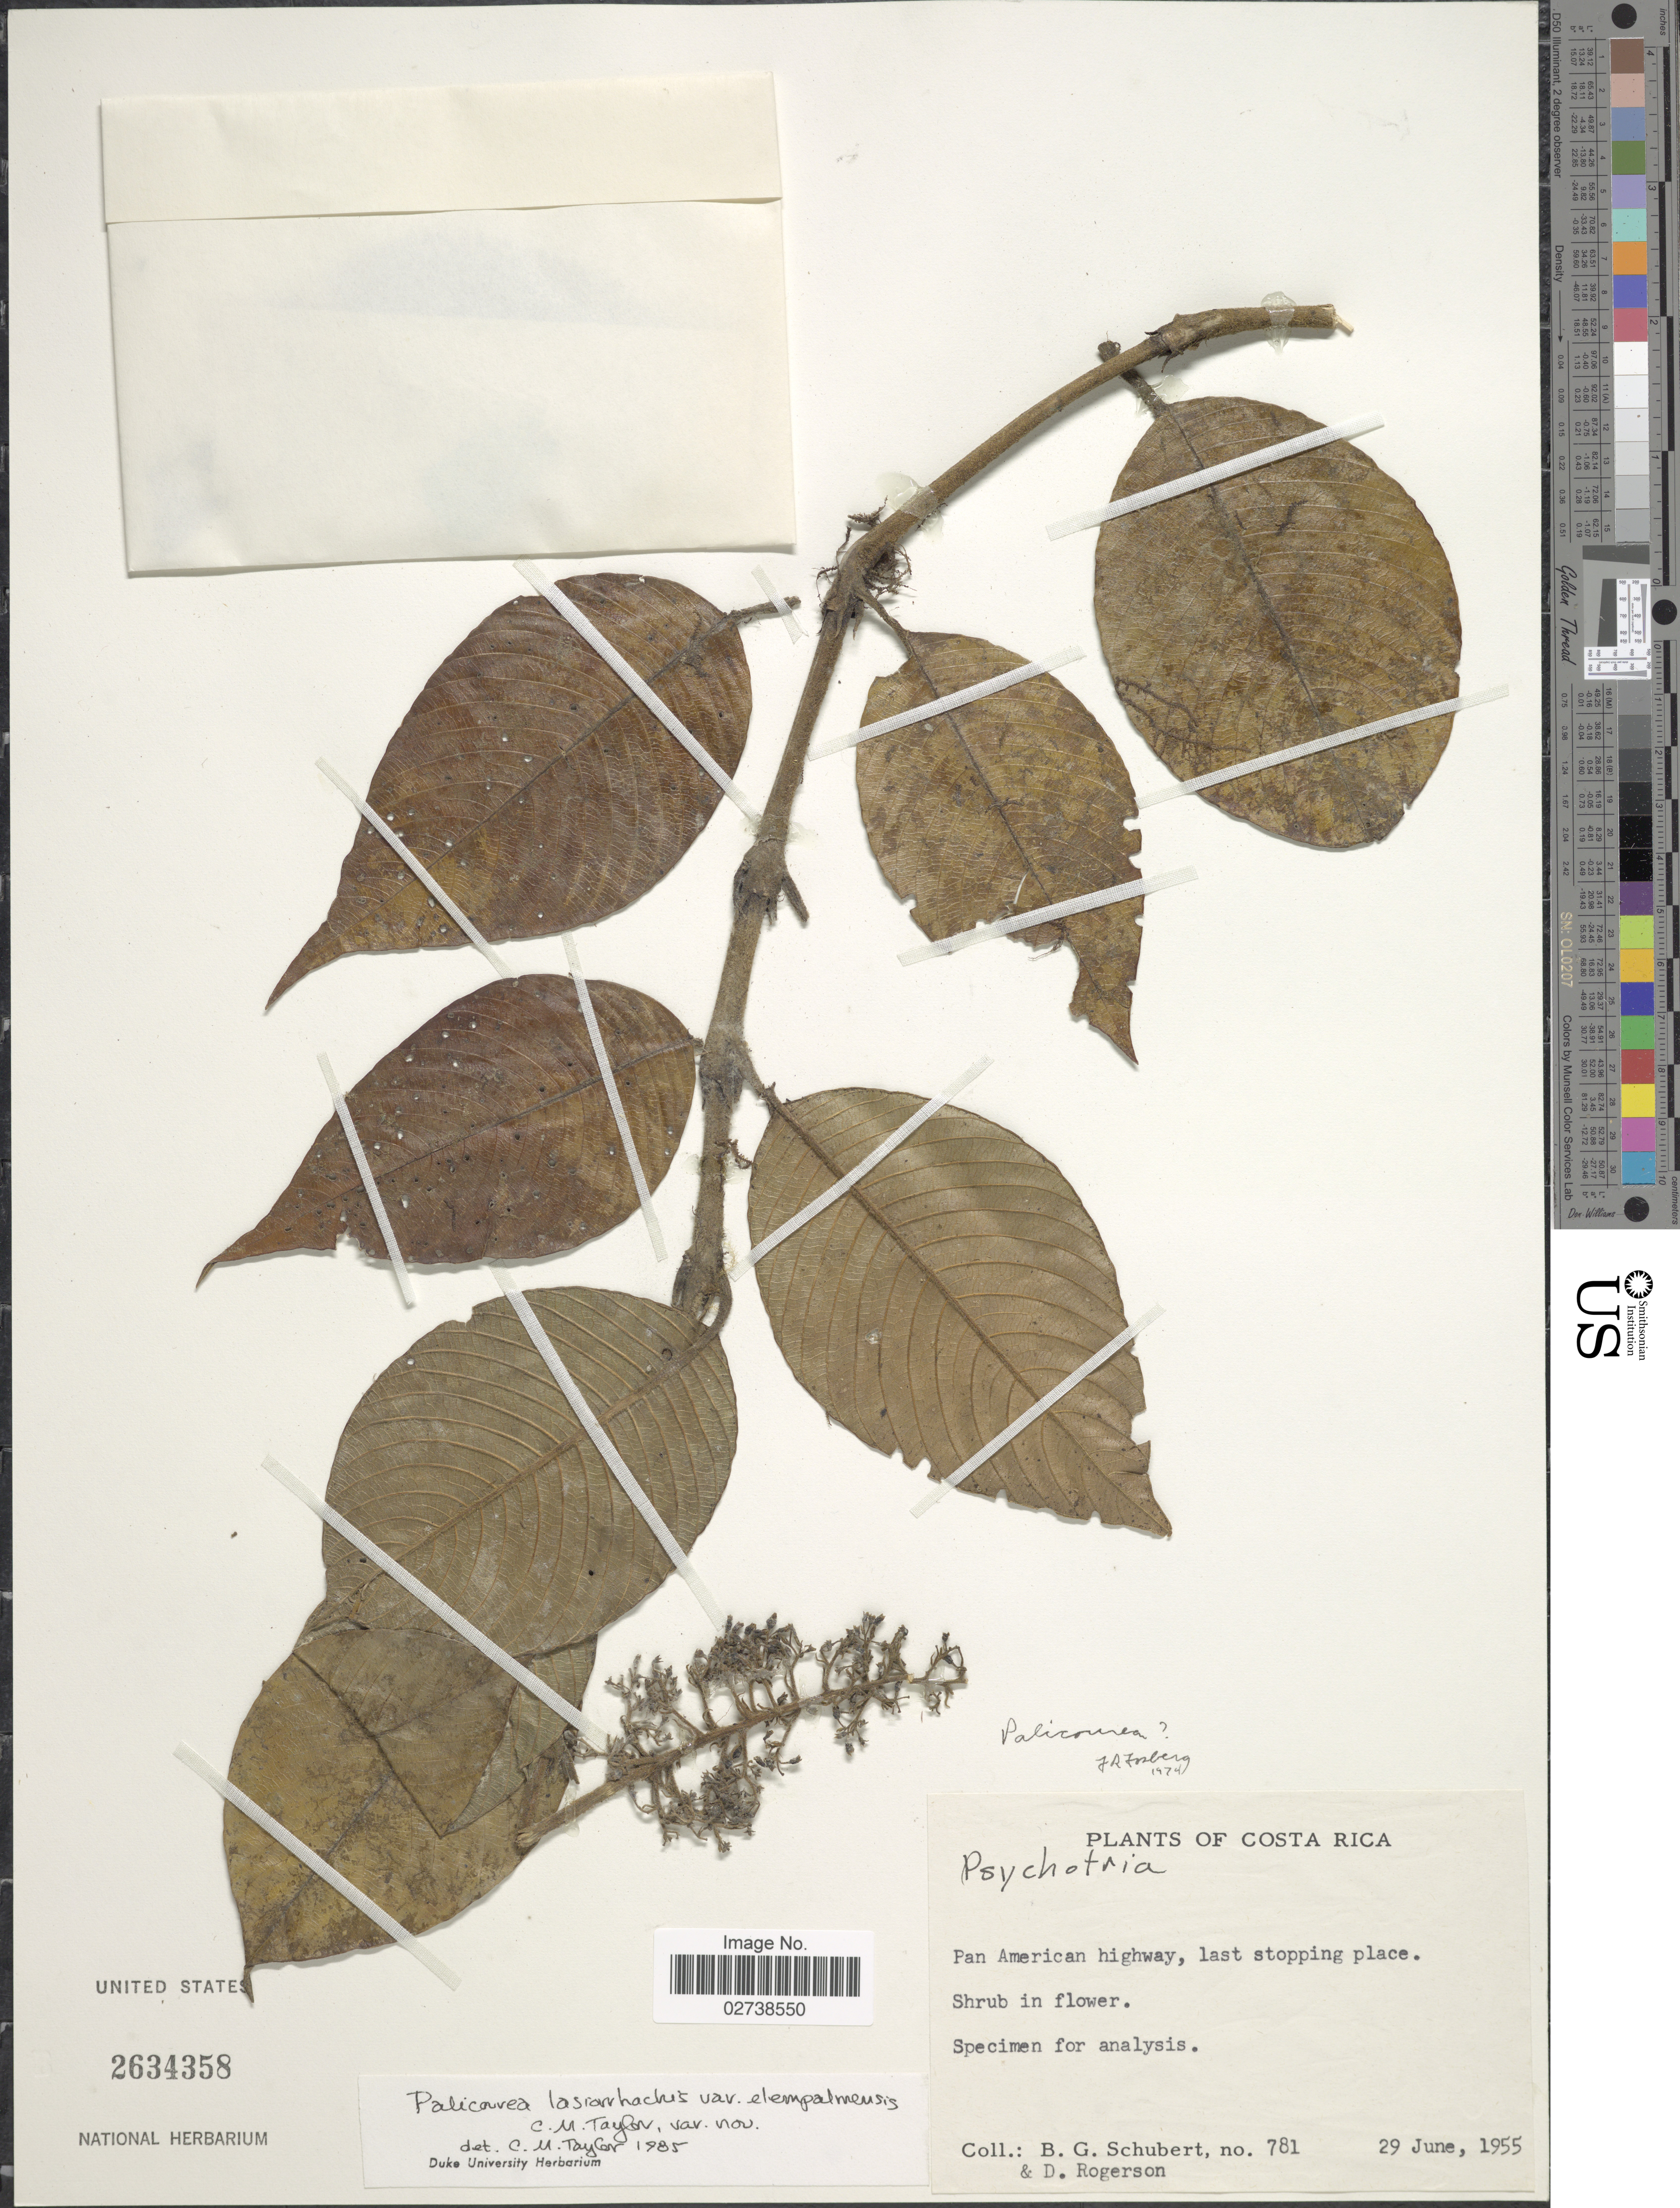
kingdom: Plantae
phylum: Tracheophyta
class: Magnoliopsida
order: Gentianales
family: Rubiaceae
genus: Palicourea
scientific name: Palicourea lasiorrhachis var. elempalmensis C.M. Taylor var. nov. ined.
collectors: B. Schubert & D. Rogerson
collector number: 781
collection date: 1955-06-29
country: Costa Rica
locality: Pan American highway, last stopping place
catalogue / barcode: US 2634358